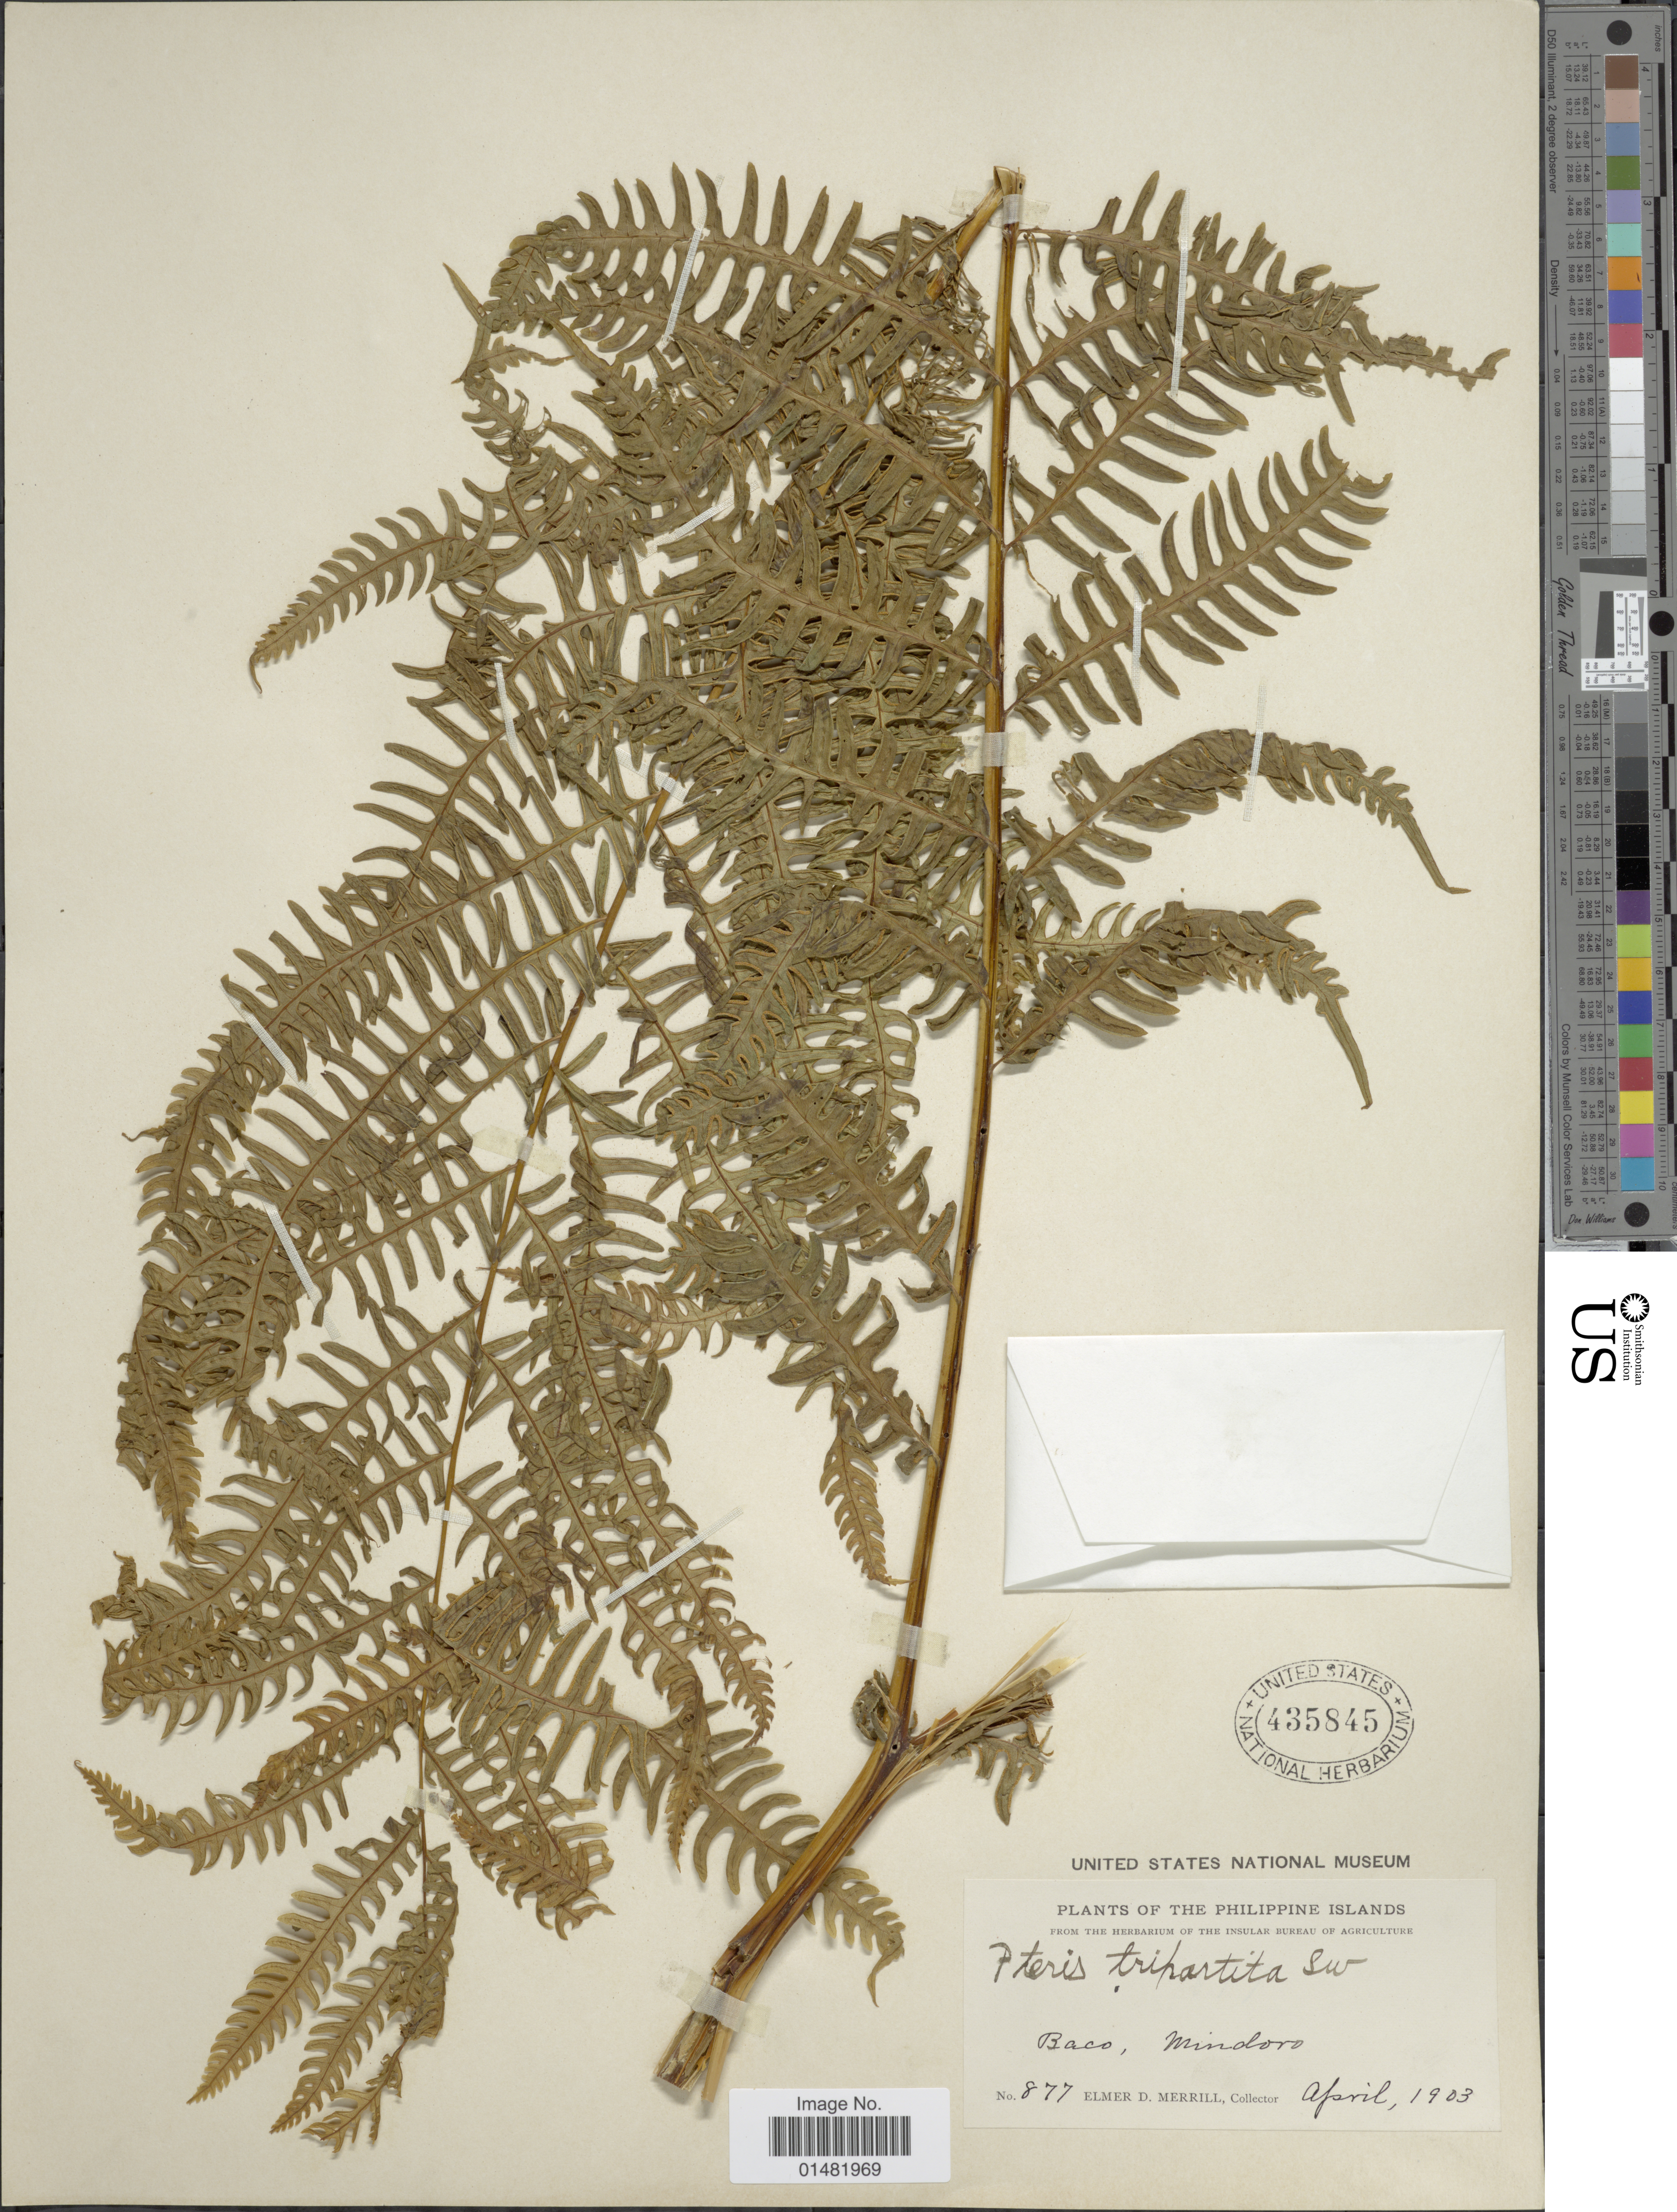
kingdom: Plantae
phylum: Tracheophyta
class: Polypodiopsida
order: Polypodiales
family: Pteridaceae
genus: Pteris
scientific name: Pteris tripartita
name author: Sw.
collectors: E. D. Merrill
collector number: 877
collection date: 1903-04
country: Philippines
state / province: Mimaropa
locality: Baco, Mindoro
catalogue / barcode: US 435845